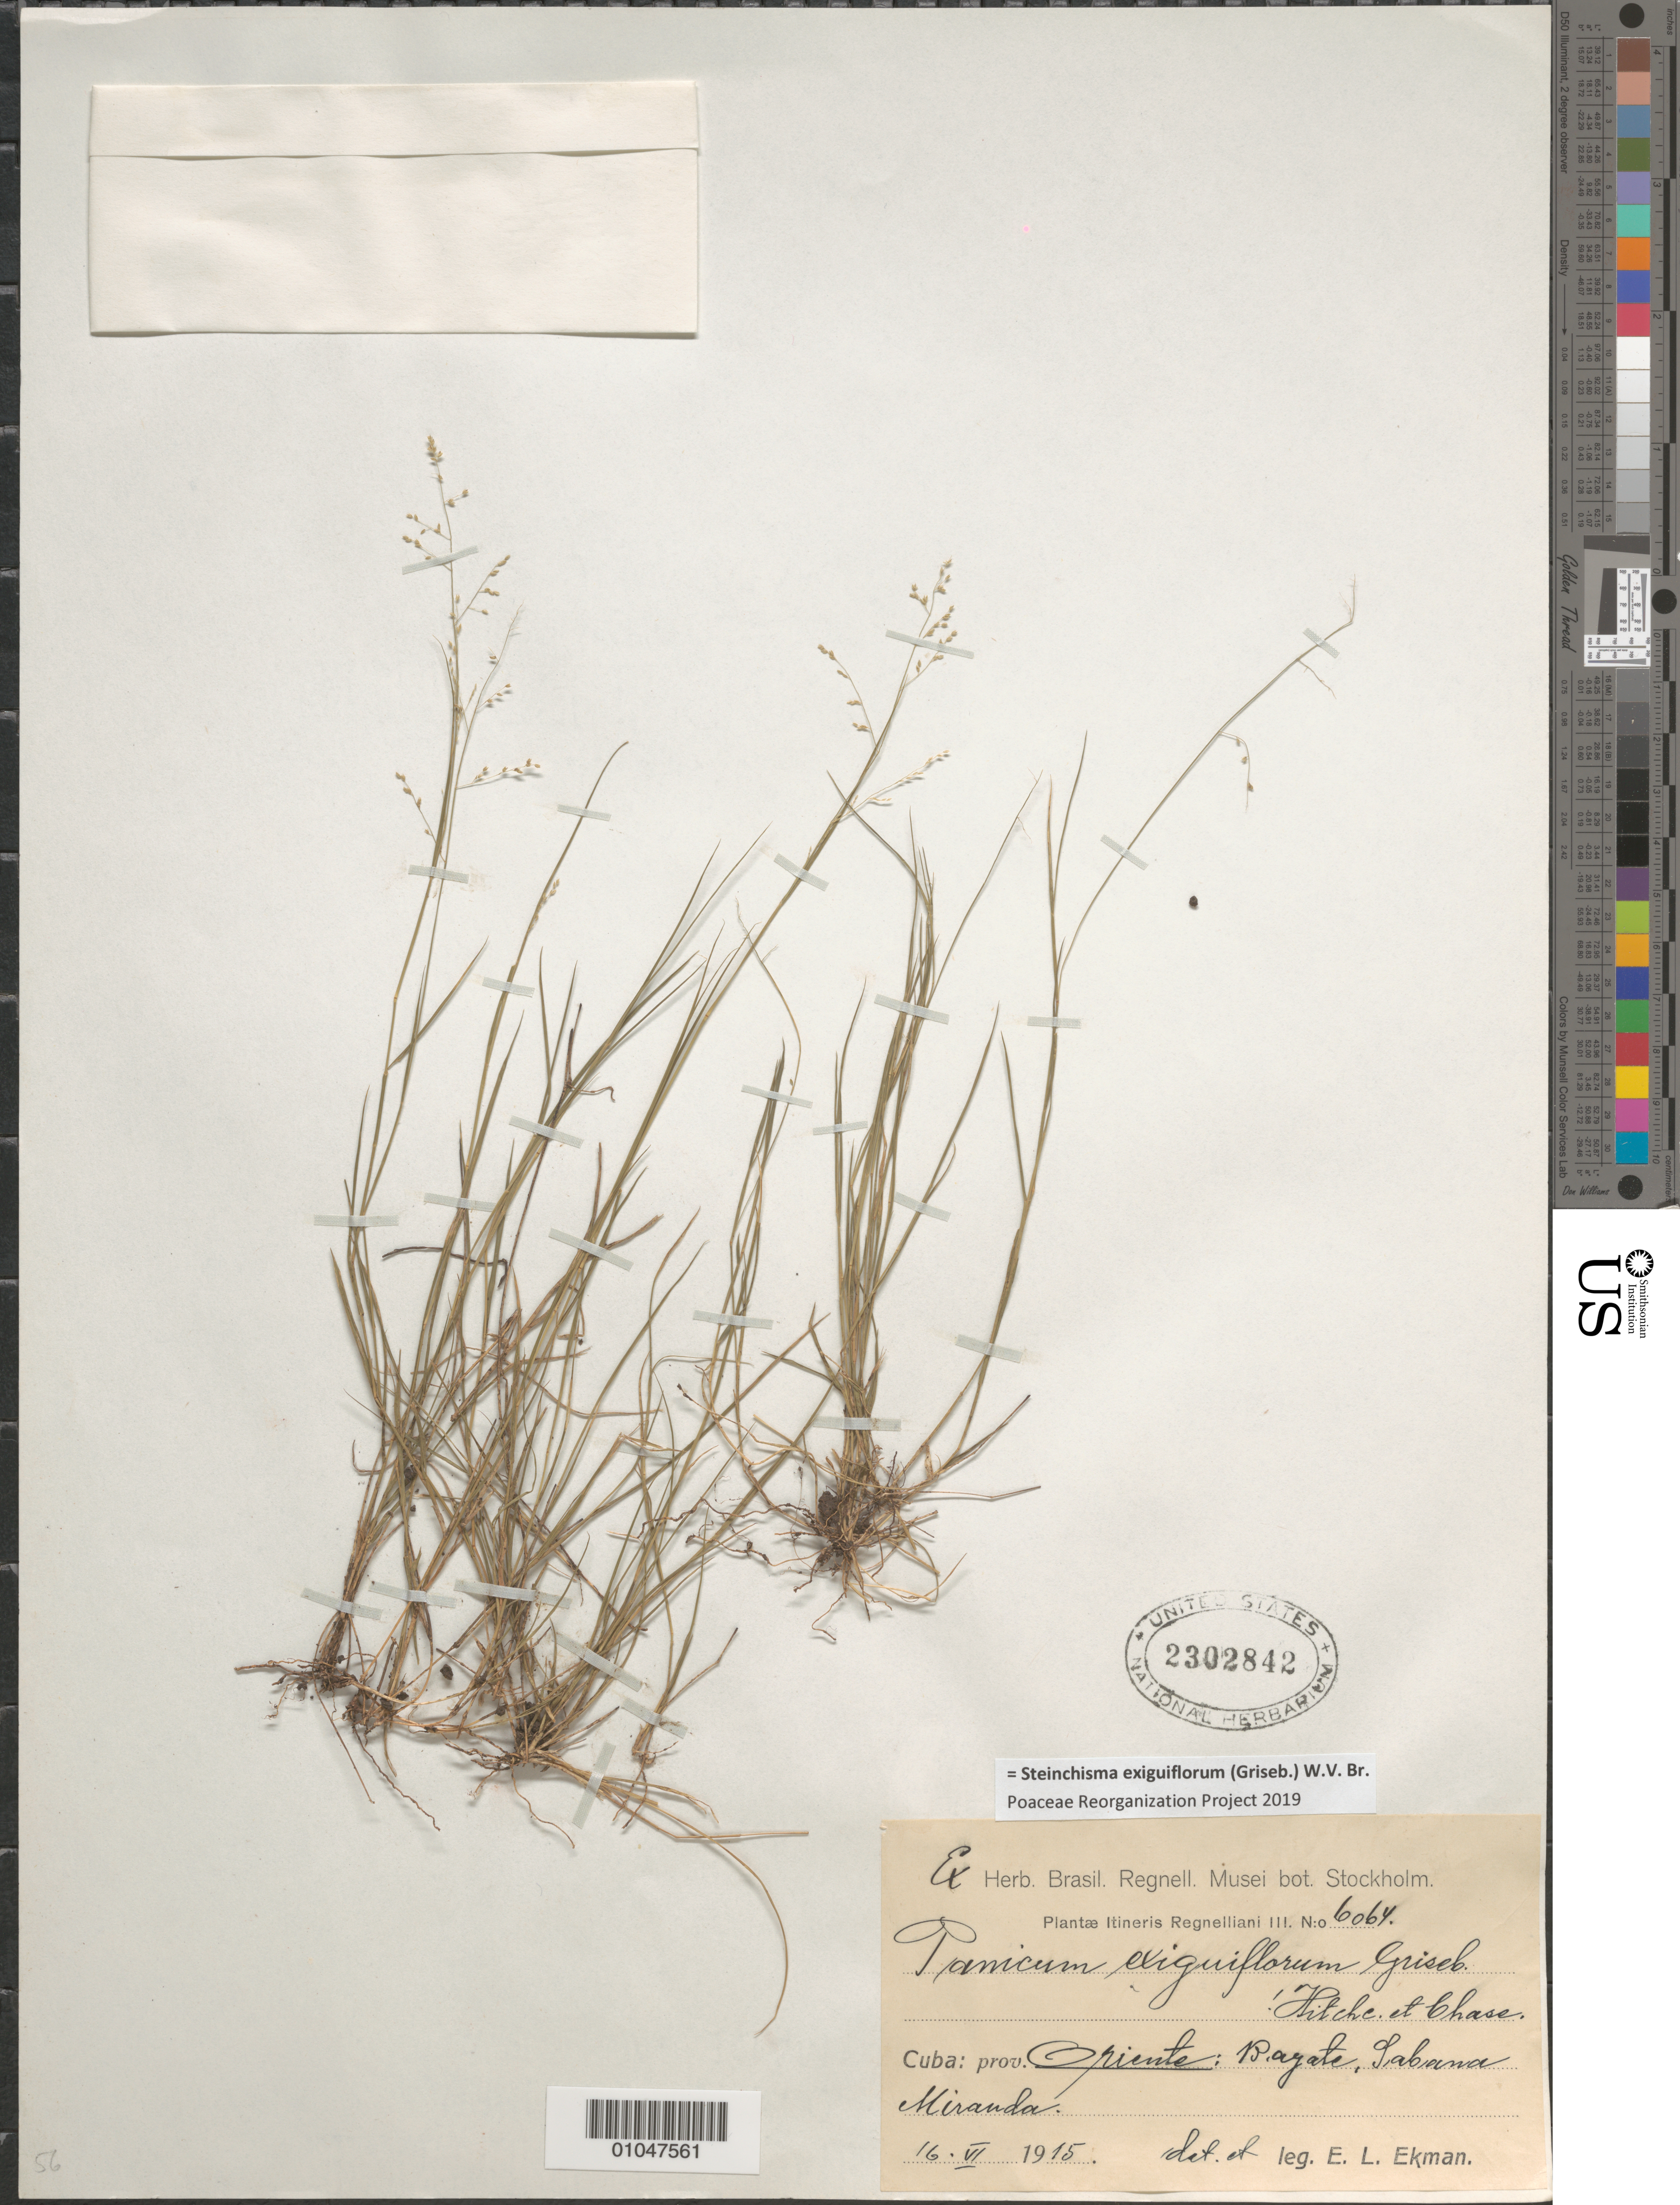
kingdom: Plantae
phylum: Tracheophyta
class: Liliopsida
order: Poales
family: Poaceae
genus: Panicum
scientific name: Panicum exiguiflorum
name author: Griseb.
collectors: E. L. Ekman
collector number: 6064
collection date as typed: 16 Jun 1915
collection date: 1915-06-16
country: Cuba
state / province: Holguín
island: Cuba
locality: Bayate, Miranda savanna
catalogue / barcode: US 2302842